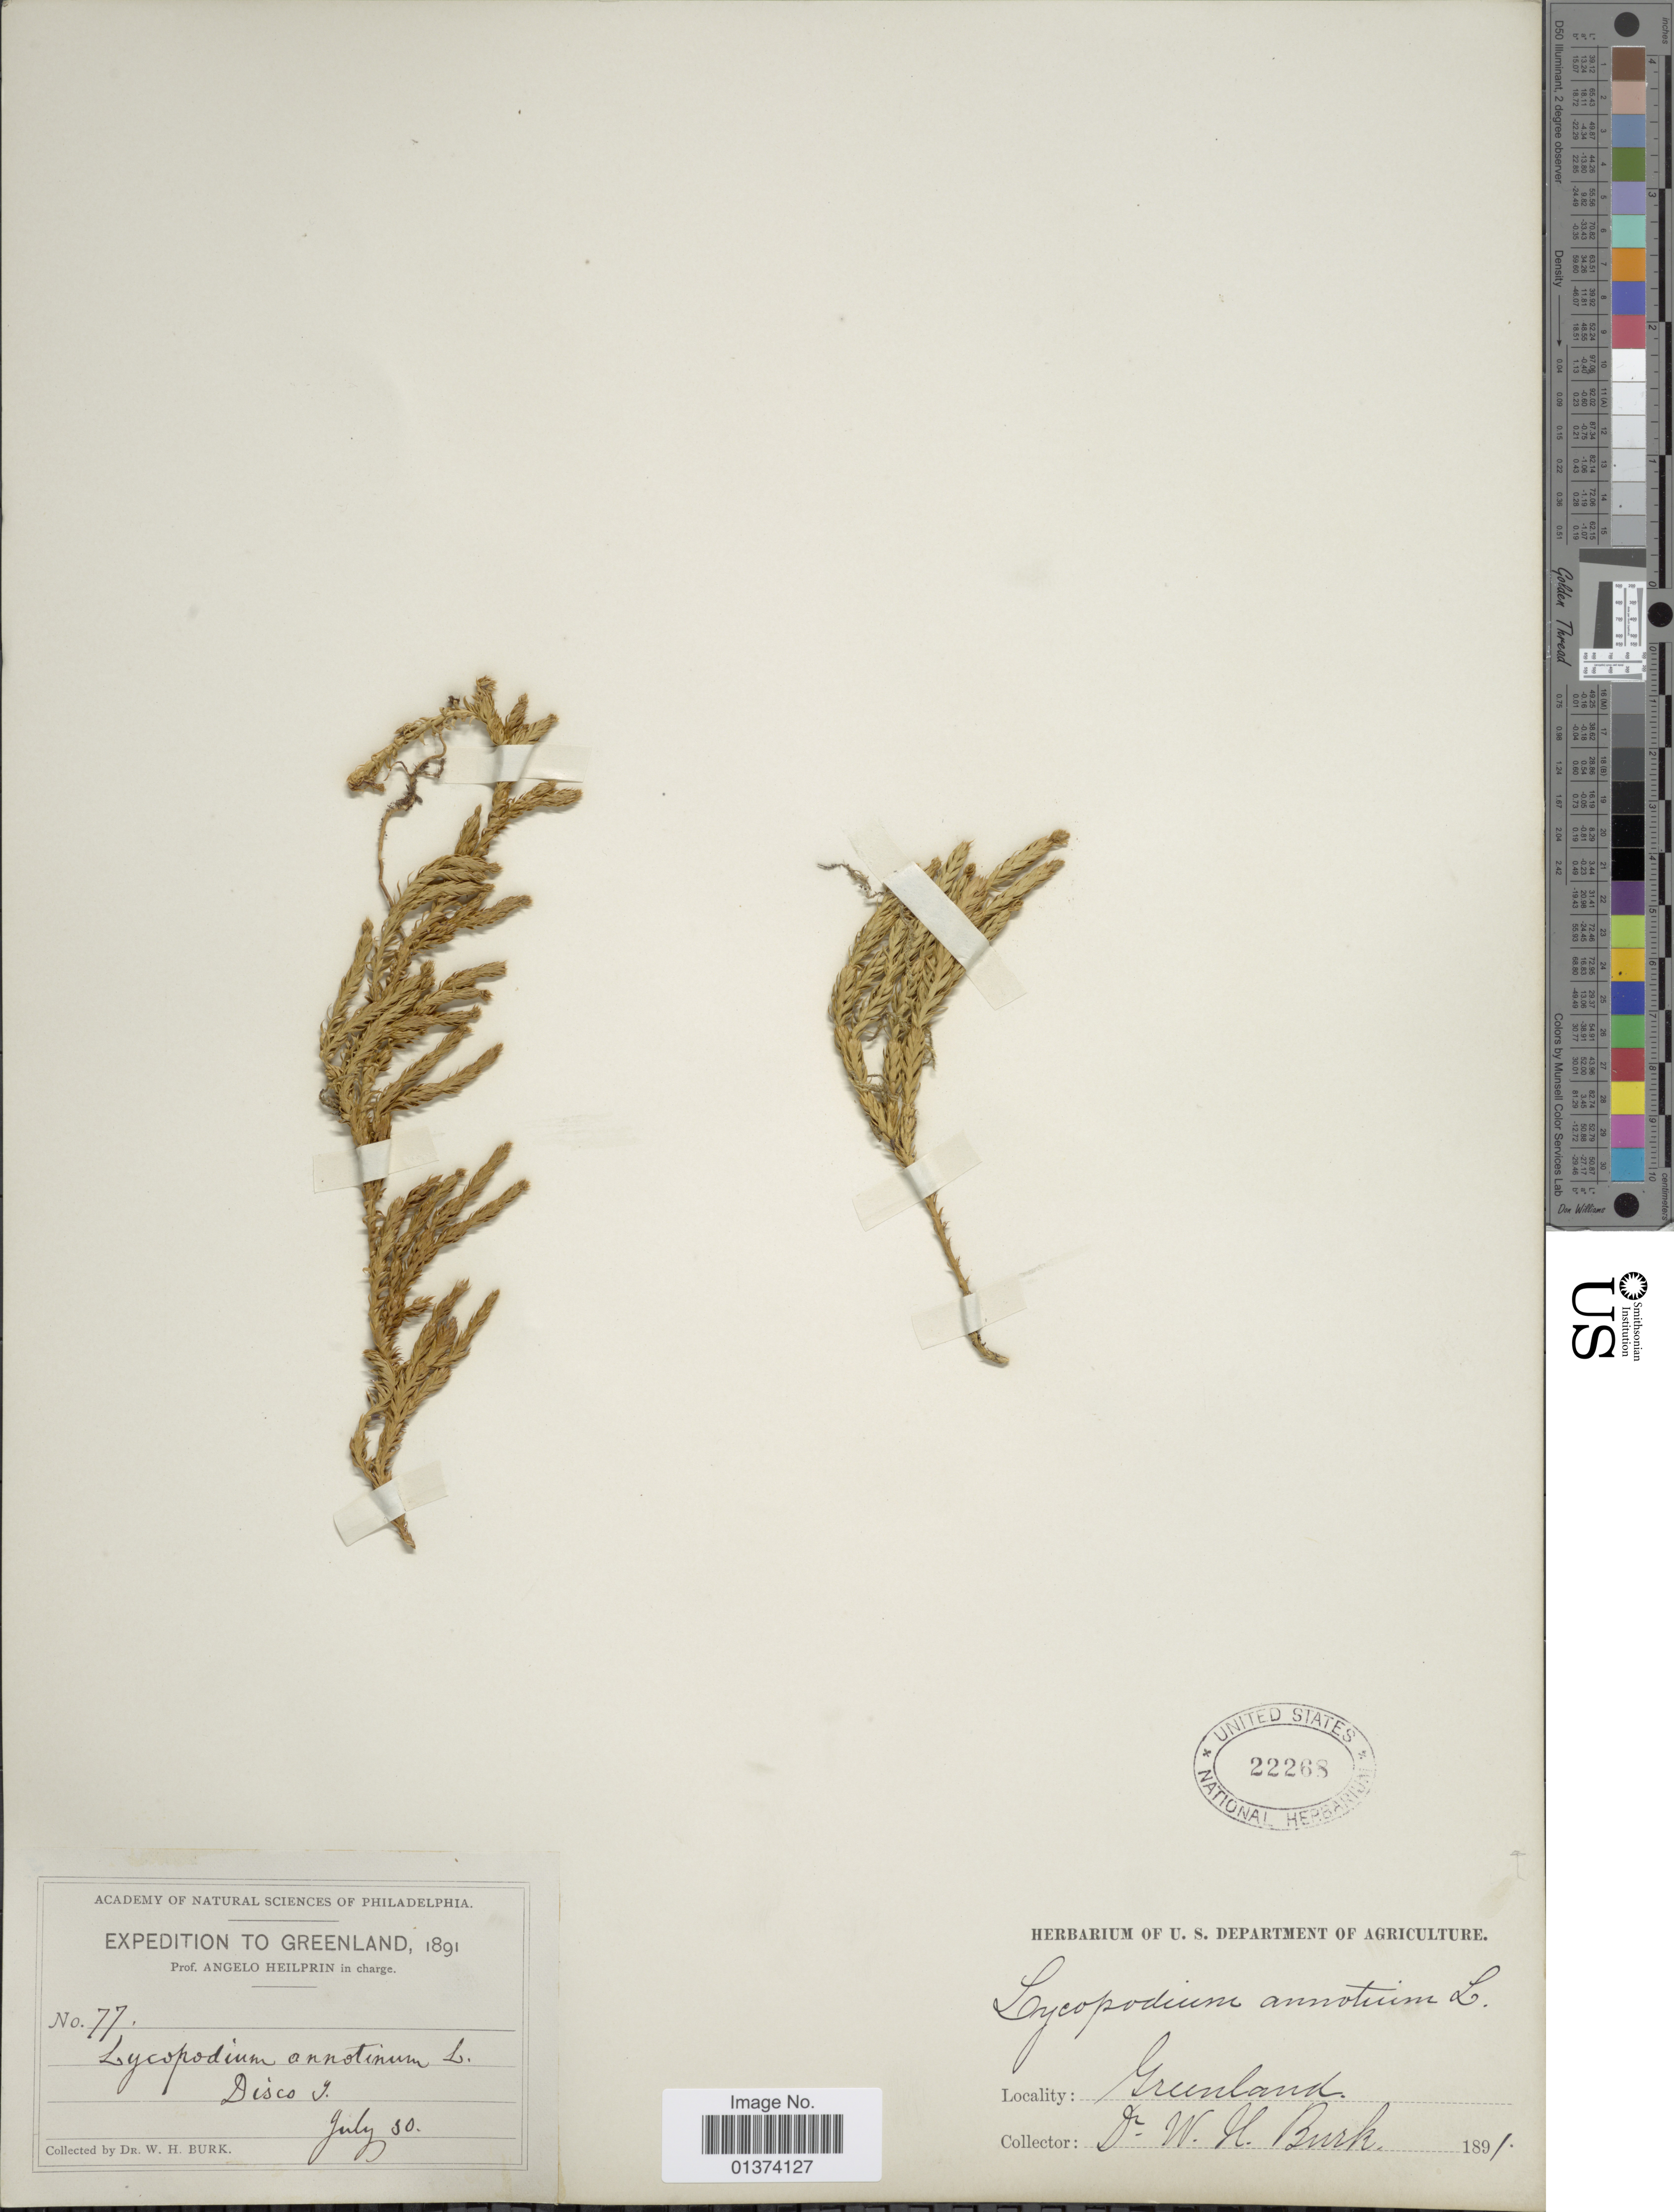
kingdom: Plantae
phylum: Tracheophyta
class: Lycopodiopsida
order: Lycopodiales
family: Lycopodiaceae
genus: Spinulum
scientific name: Spinulum annotinum subsp. annotinum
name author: (L.) A. Haines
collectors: W. Burk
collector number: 77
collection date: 1891-07-30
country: Greenland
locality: Diso I.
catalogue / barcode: US 22268